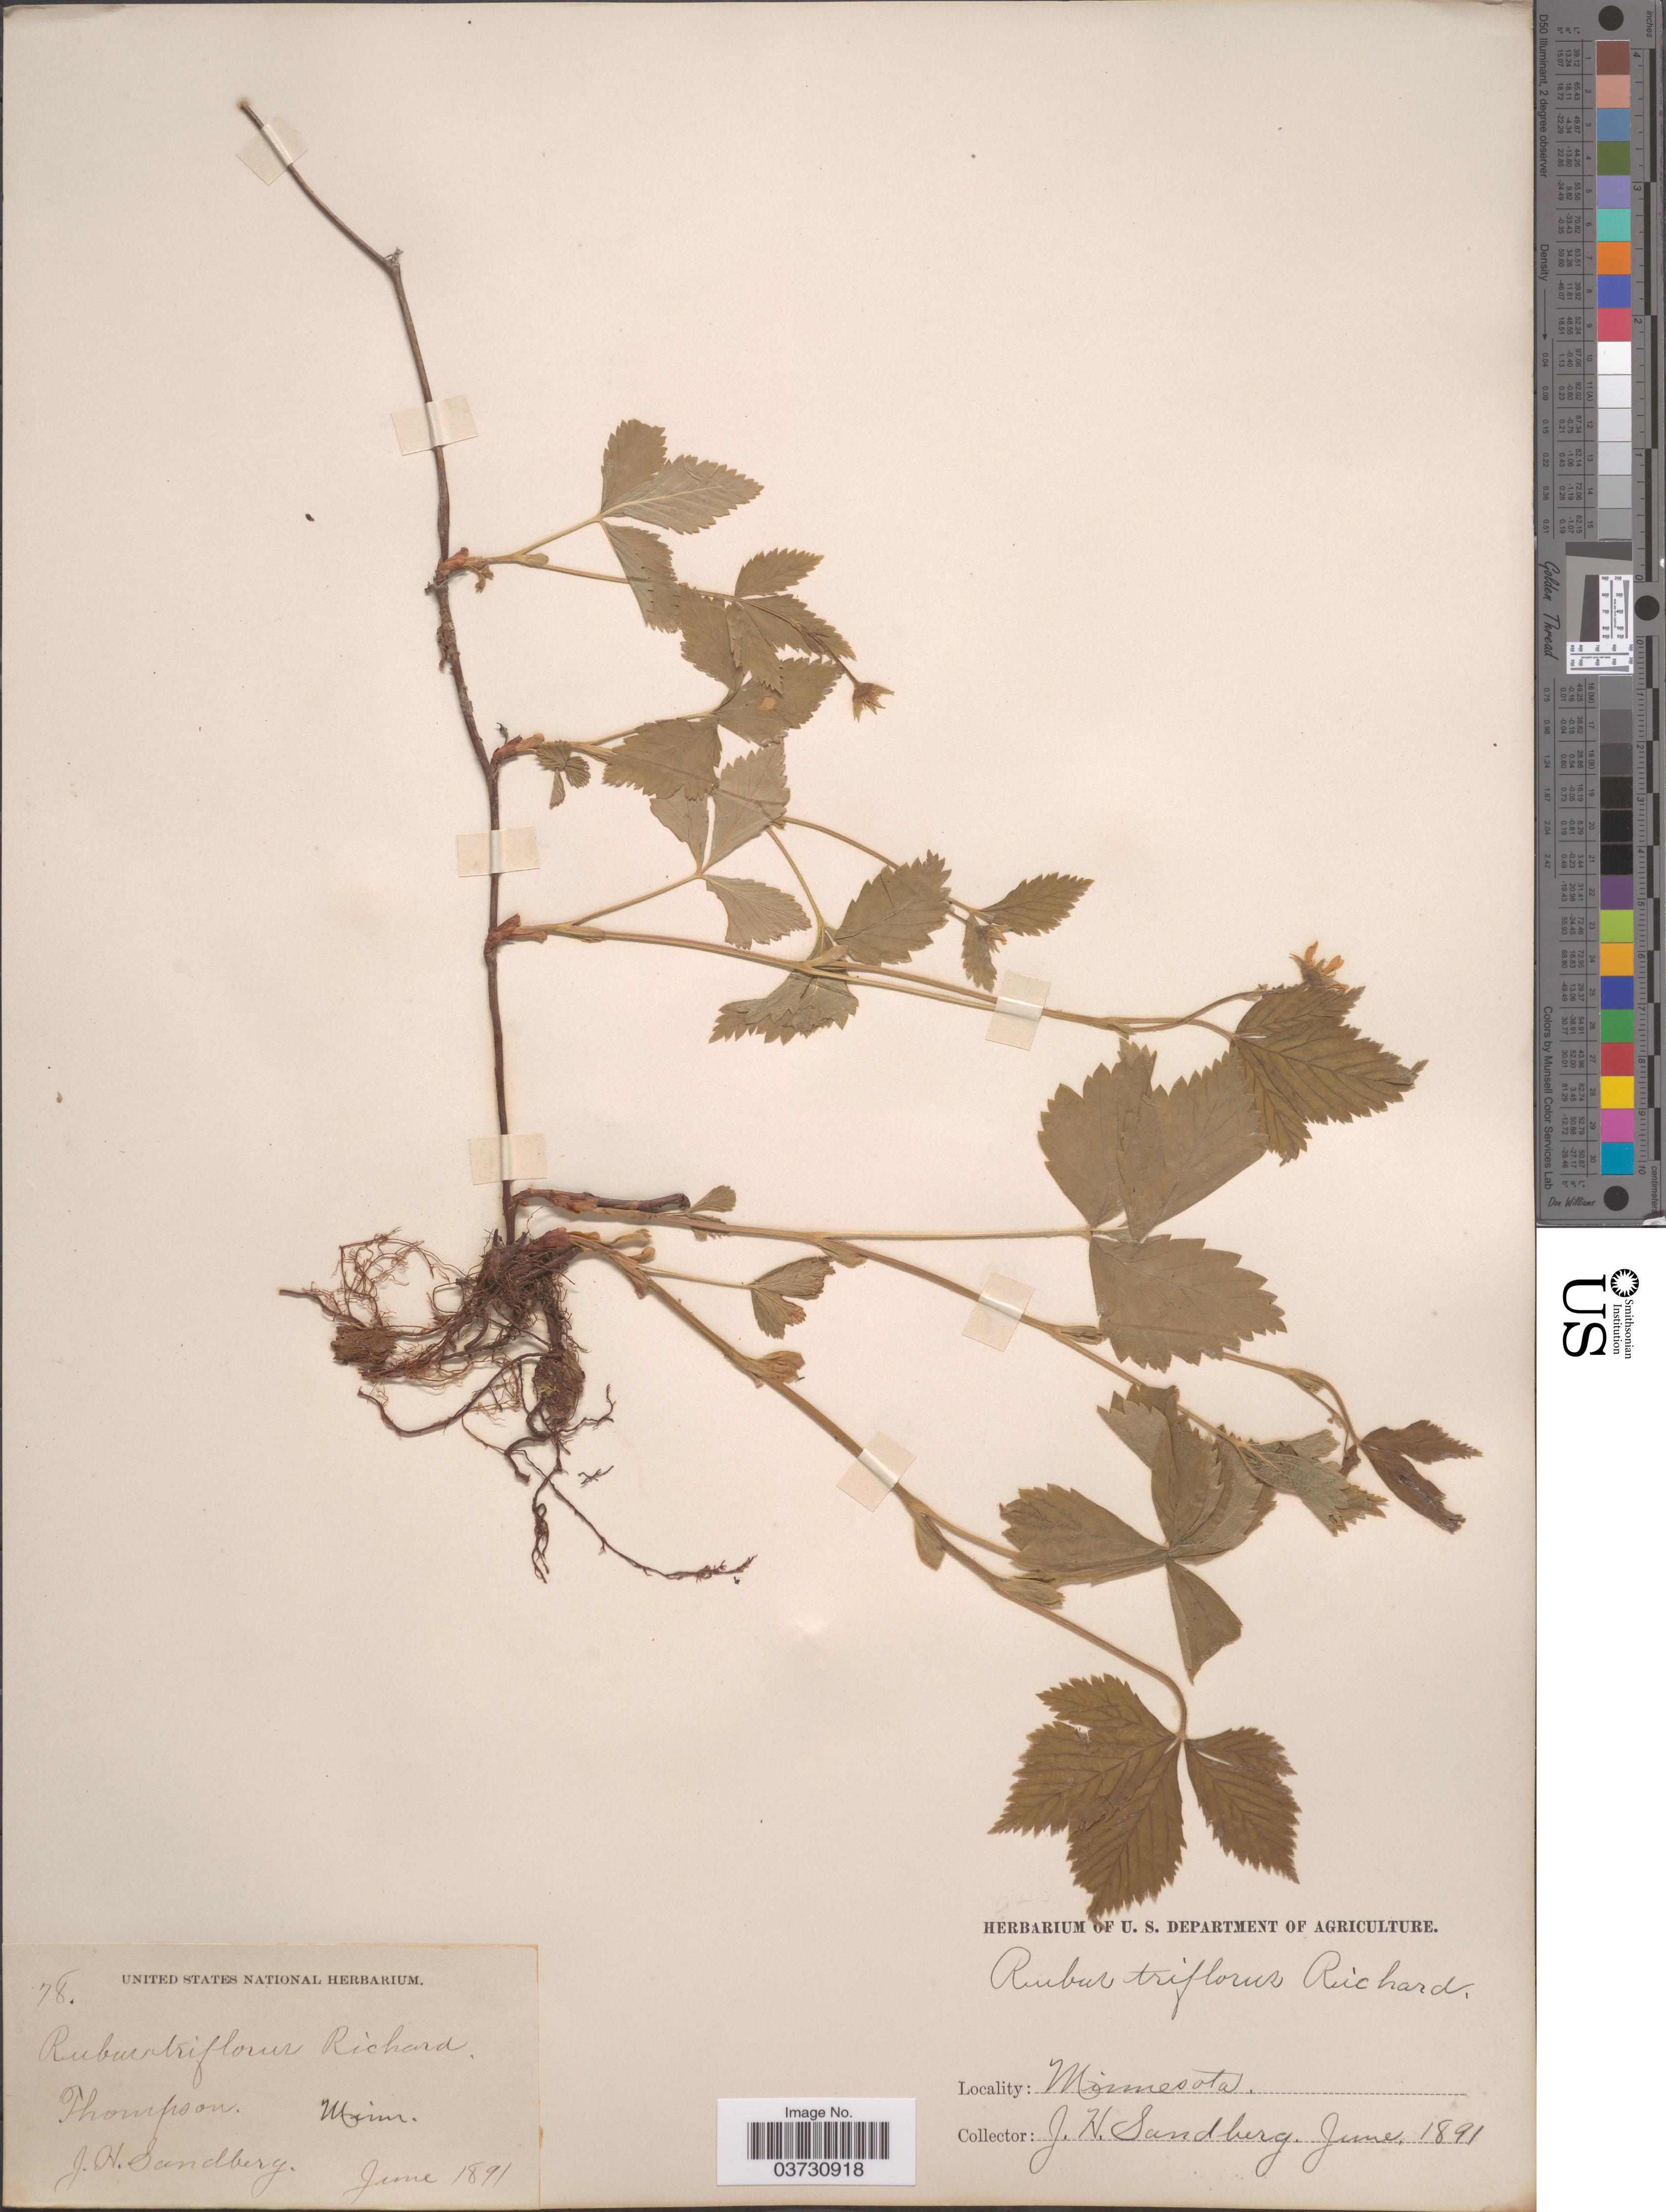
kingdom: Plantae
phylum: Tracheophyta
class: Magnoliopsida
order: Rosales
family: Rosaceae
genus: Rubus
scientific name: Rubus pubescens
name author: Raf.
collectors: J. H. Sandberg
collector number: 78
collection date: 1891-06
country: United States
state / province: Minnesota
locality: Thompson.